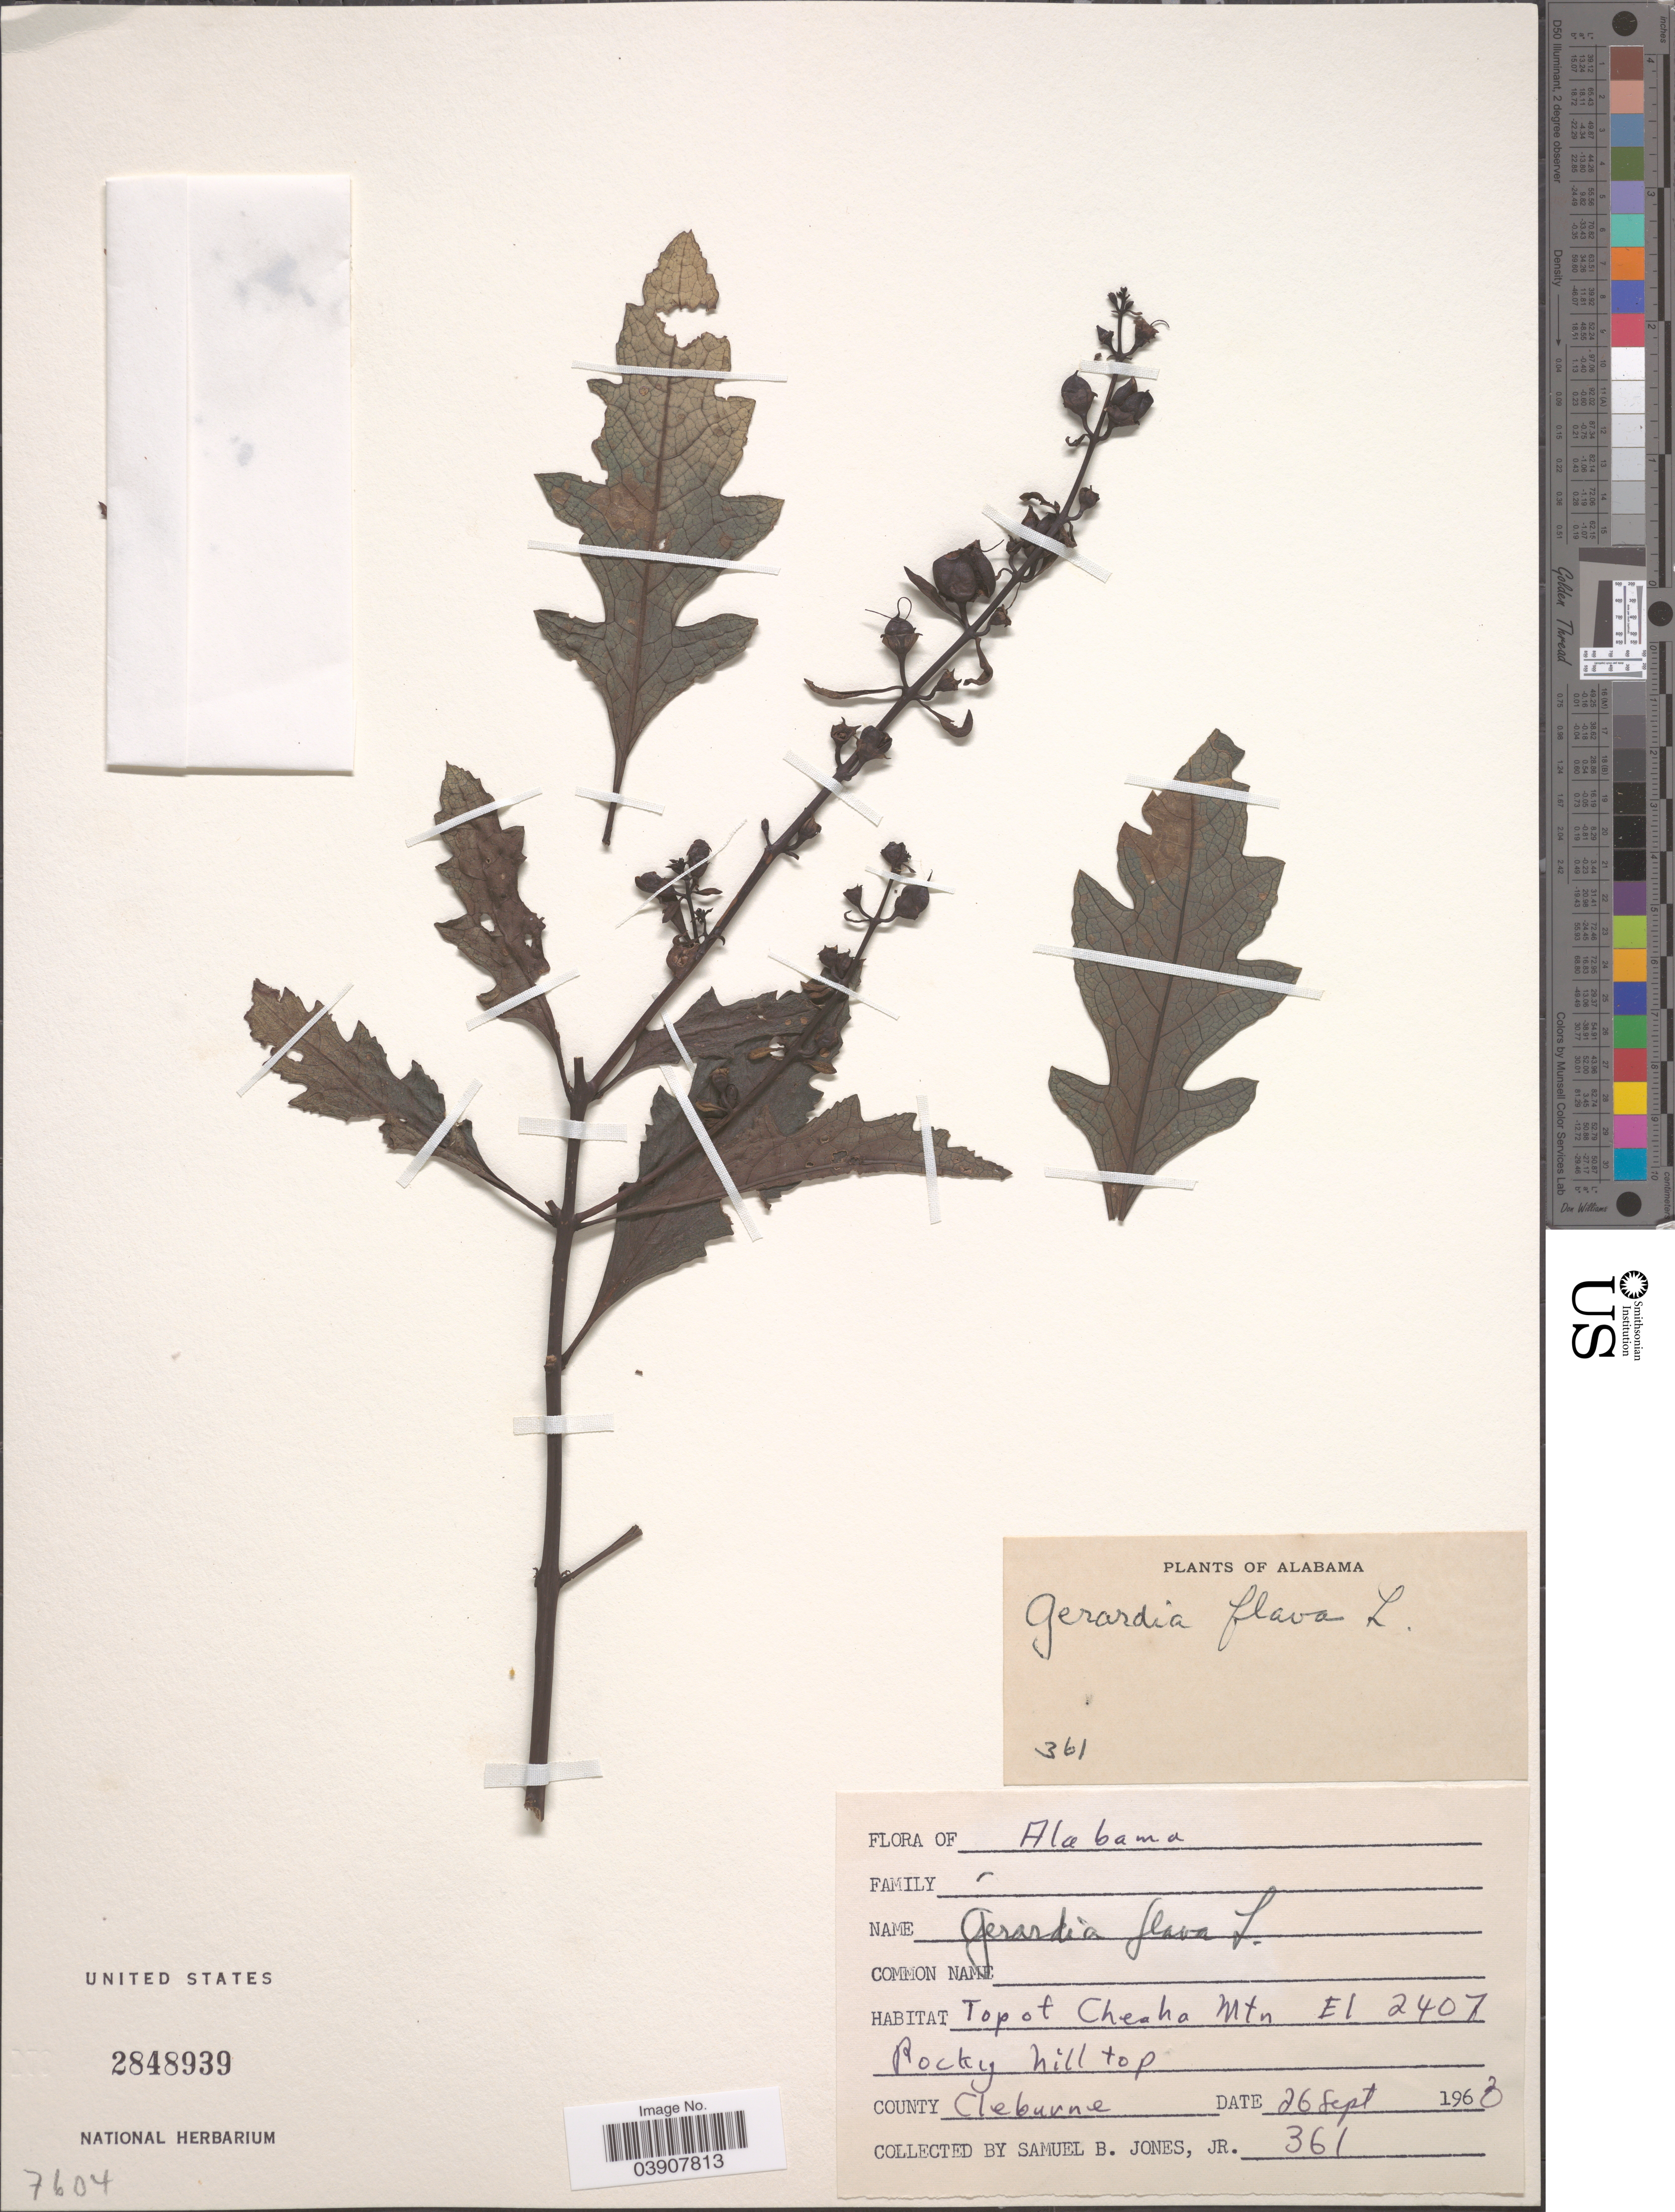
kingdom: Plantae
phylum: Tracheophyta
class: Magnoliopsida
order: Lamiales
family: Orobanchaceae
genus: Agalinis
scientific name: Agalinis flava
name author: (L.) B. Boivin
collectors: S. B. Jones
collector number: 361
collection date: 1960-09-26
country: United States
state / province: Alabama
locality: Top of Cheaha Mtn. Rocky hilltop. County Cleburne.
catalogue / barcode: US 2848939